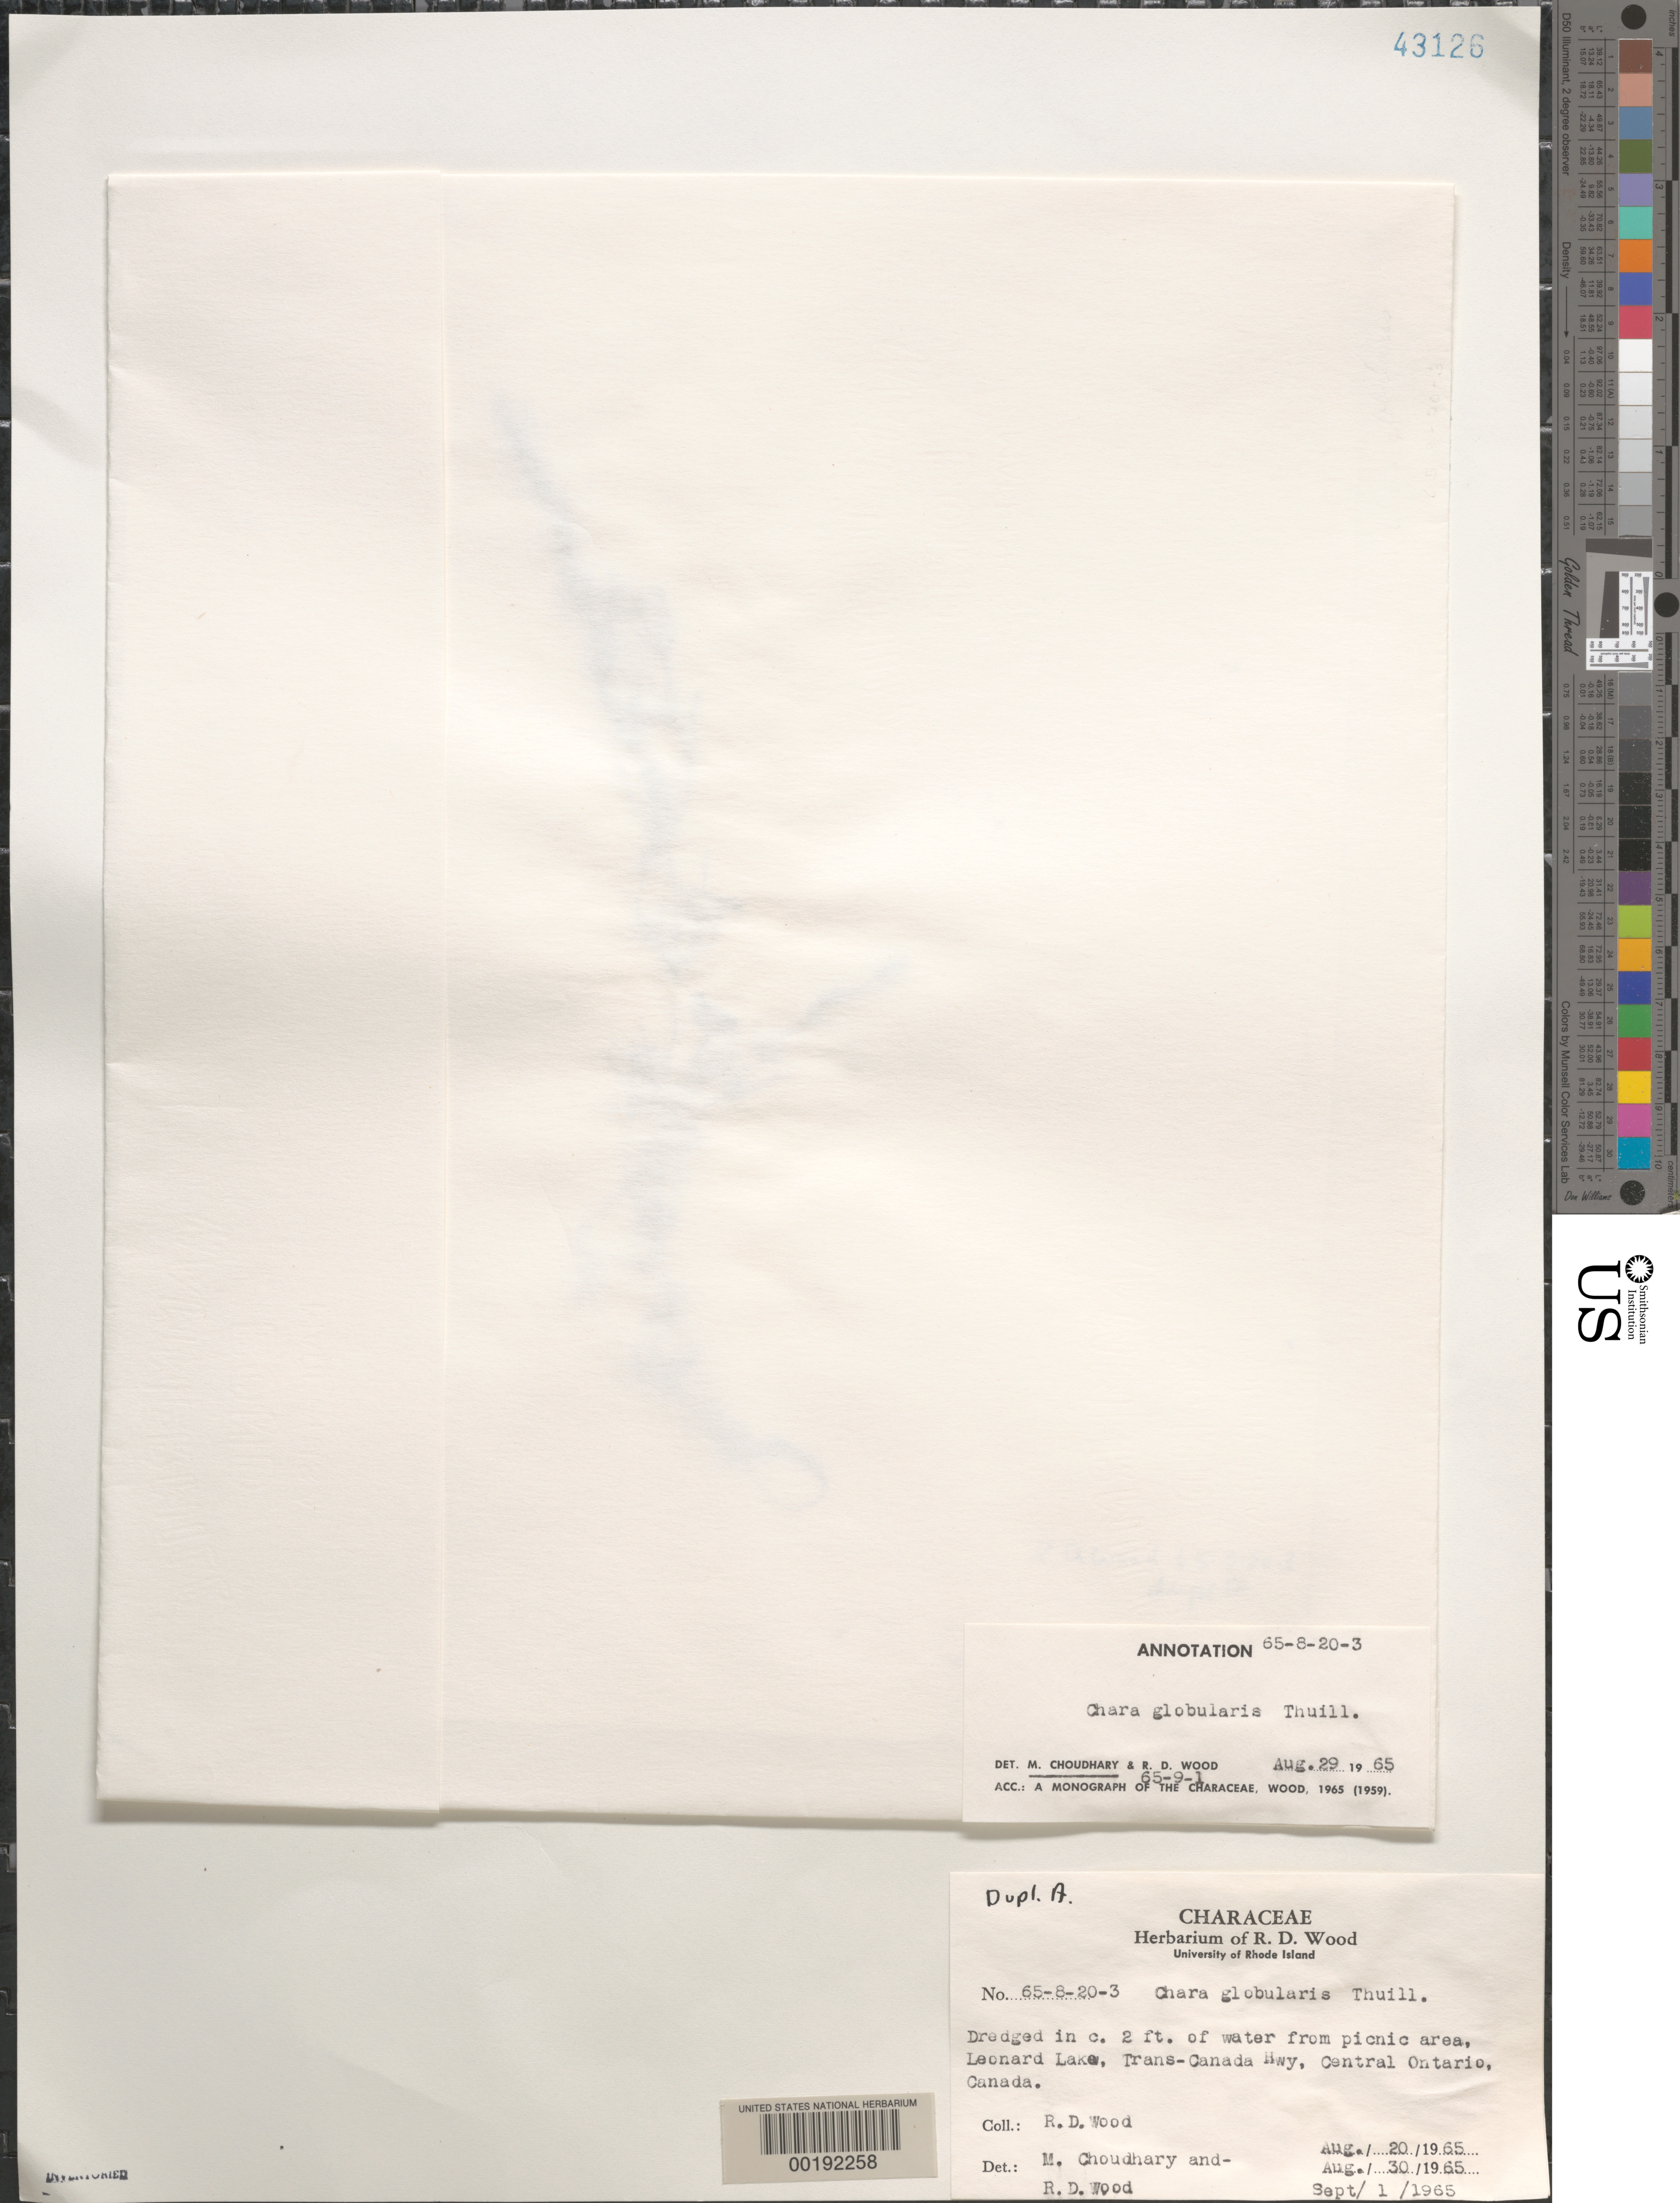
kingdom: Plantae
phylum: Charophyta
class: Charophyceae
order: Charales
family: Characeae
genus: Chara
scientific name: Chara globularis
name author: Thuiller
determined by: Wood, R. D.; Choudhary, M. C.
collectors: R. Wood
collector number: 65-8-20-3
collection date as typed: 20 Aug 1965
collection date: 1965-08-20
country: Canada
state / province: Ontario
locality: Leonard Lake, Trans-Canada Highway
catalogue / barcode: US 43126